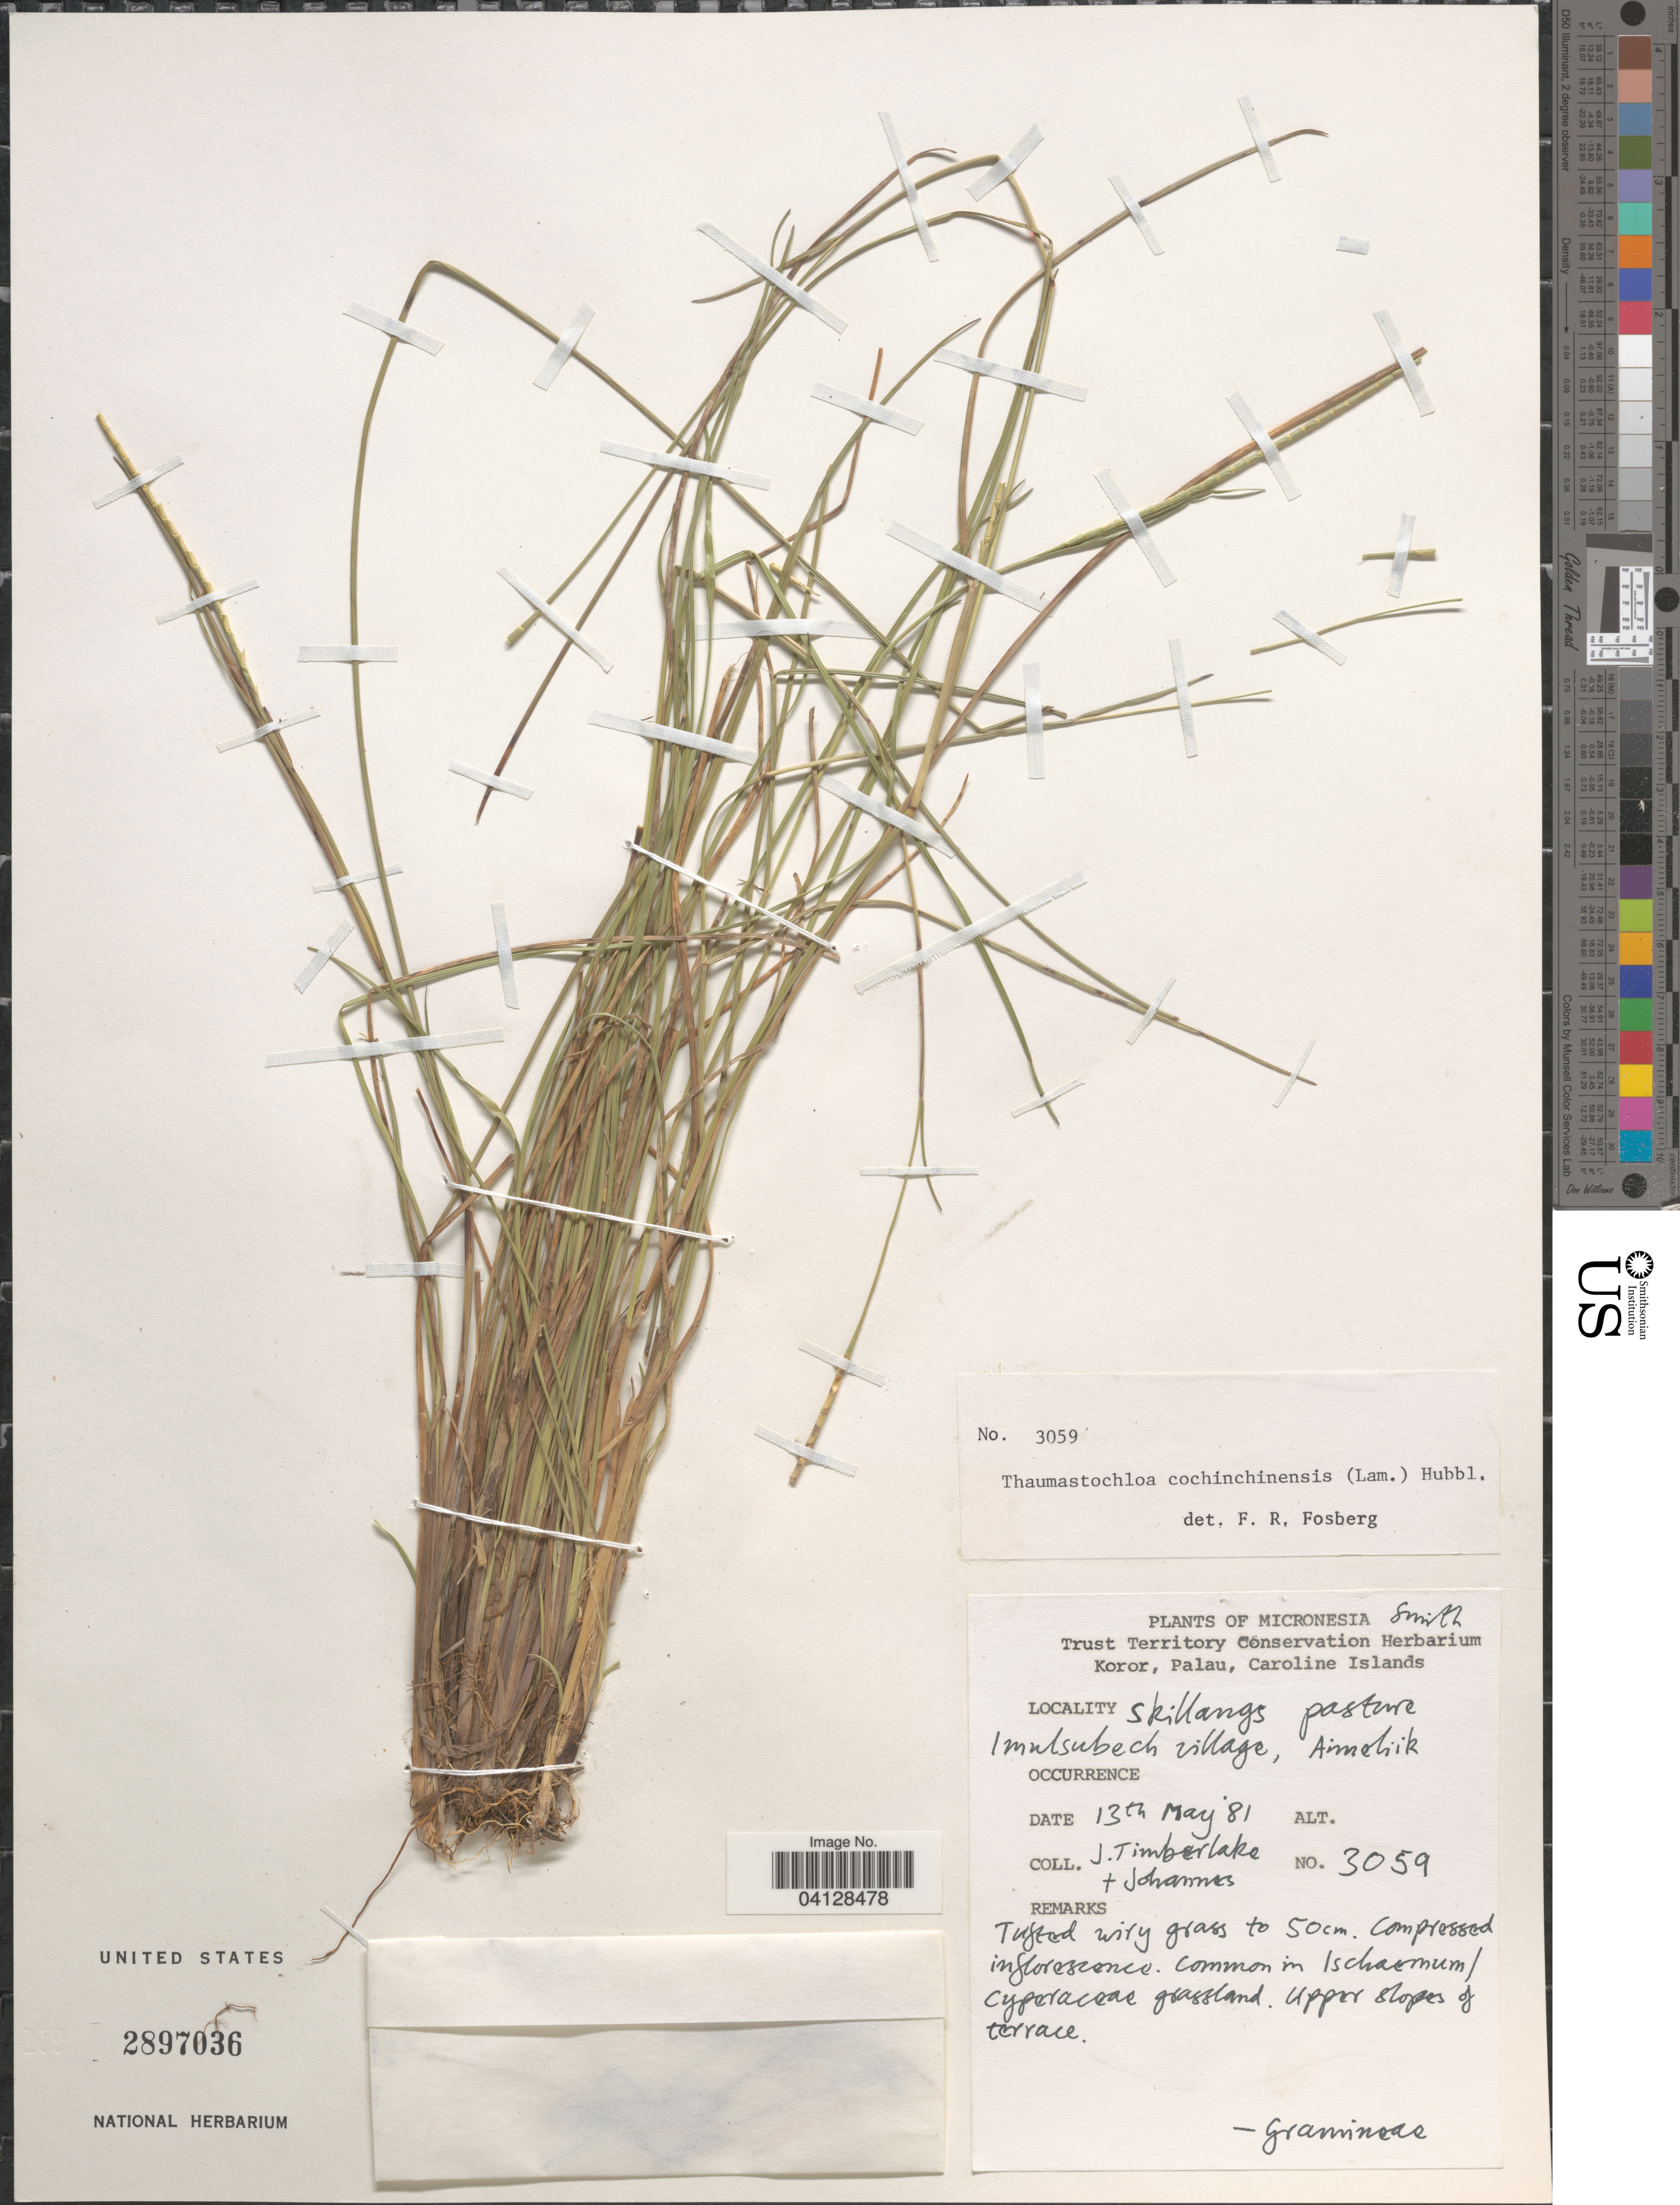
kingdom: Plantae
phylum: Tracheophyta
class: Liliopsida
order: Poales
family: Poaceae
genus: Thaumastochloa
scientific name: Thaumastochloa cochinchinensis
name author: (Lour.) C.E. Hubb.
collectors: J. Timberlake & -. Johannes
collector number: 3059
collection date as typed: Transcribed d/m/y: 13/5/81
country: Palau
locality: Micronesia. Koror, Palau, Caroline Islands. Skillangs pasture. Imulsubech villahe, Aimeliik.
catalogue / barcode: US 2897036